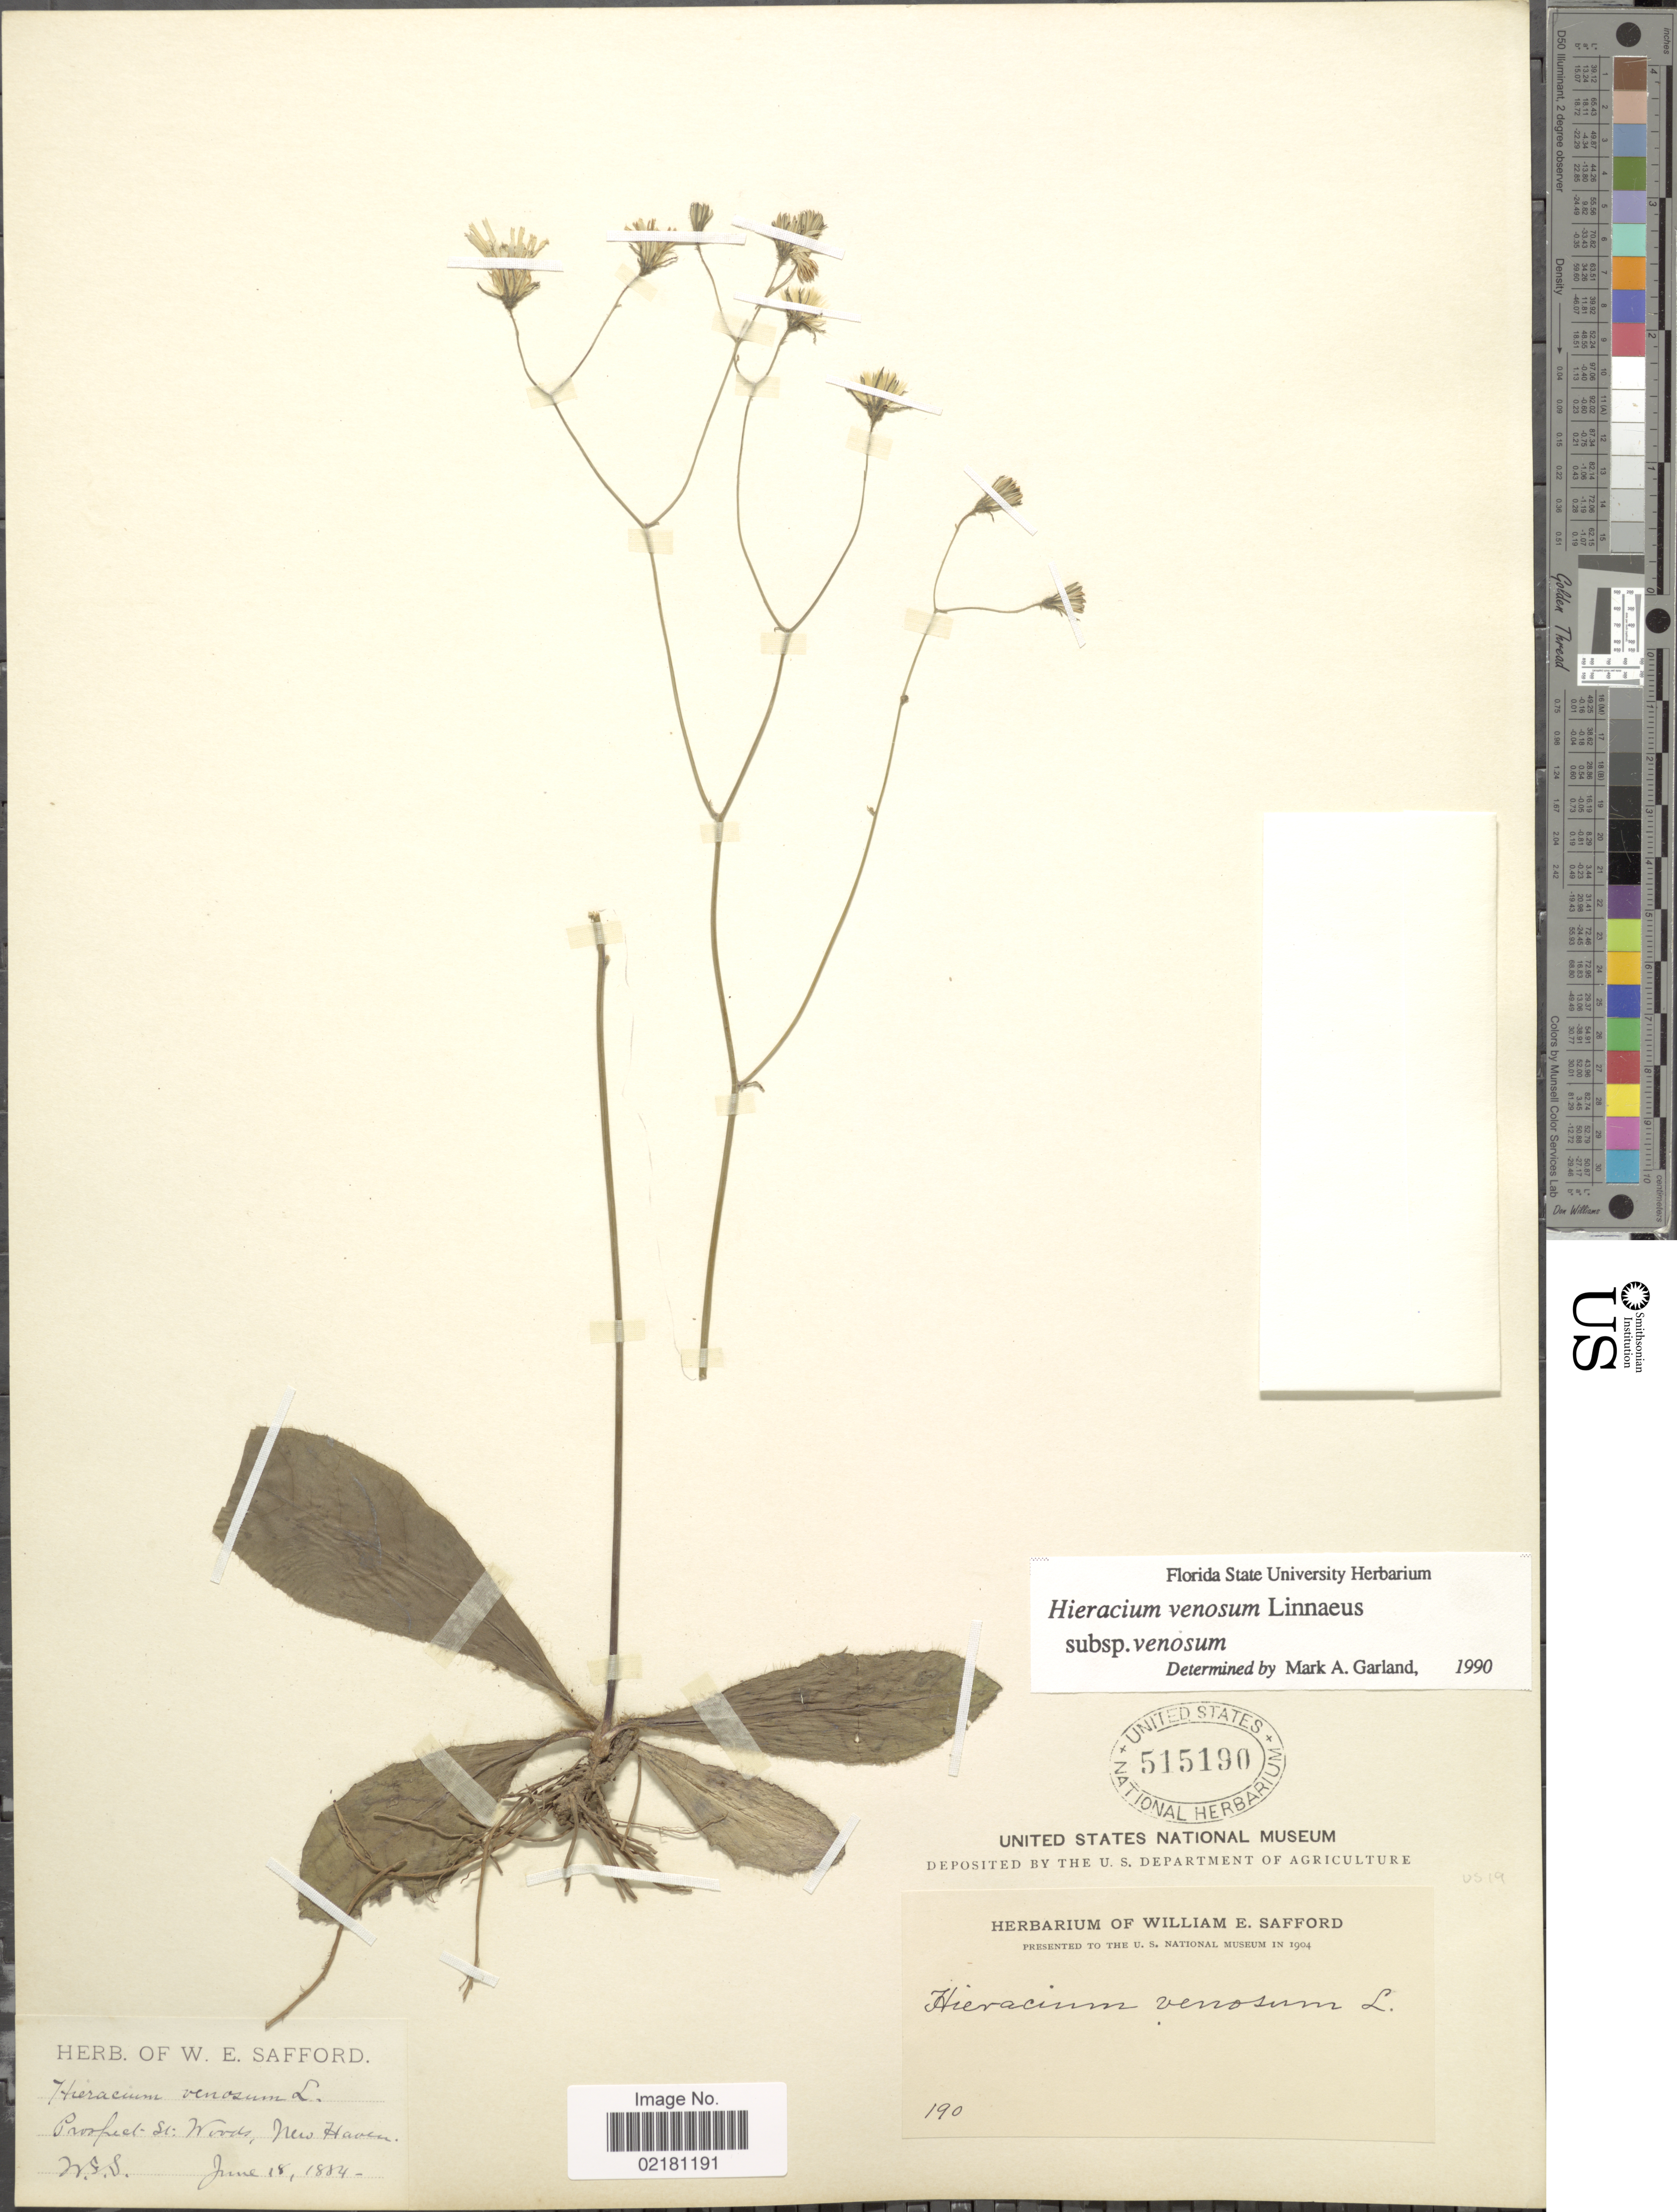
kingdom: Plantae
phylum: Tracheophyta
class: Magnoliopsida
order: Asterales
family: Asteraceae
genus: Hieracium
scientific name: Hieracium venosum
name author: L.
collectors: W. E. Safford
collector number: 190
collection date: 1884-06-18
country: United States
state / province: Connecticut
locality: Prospect St. Woods, New Haven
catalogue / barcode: US 515190